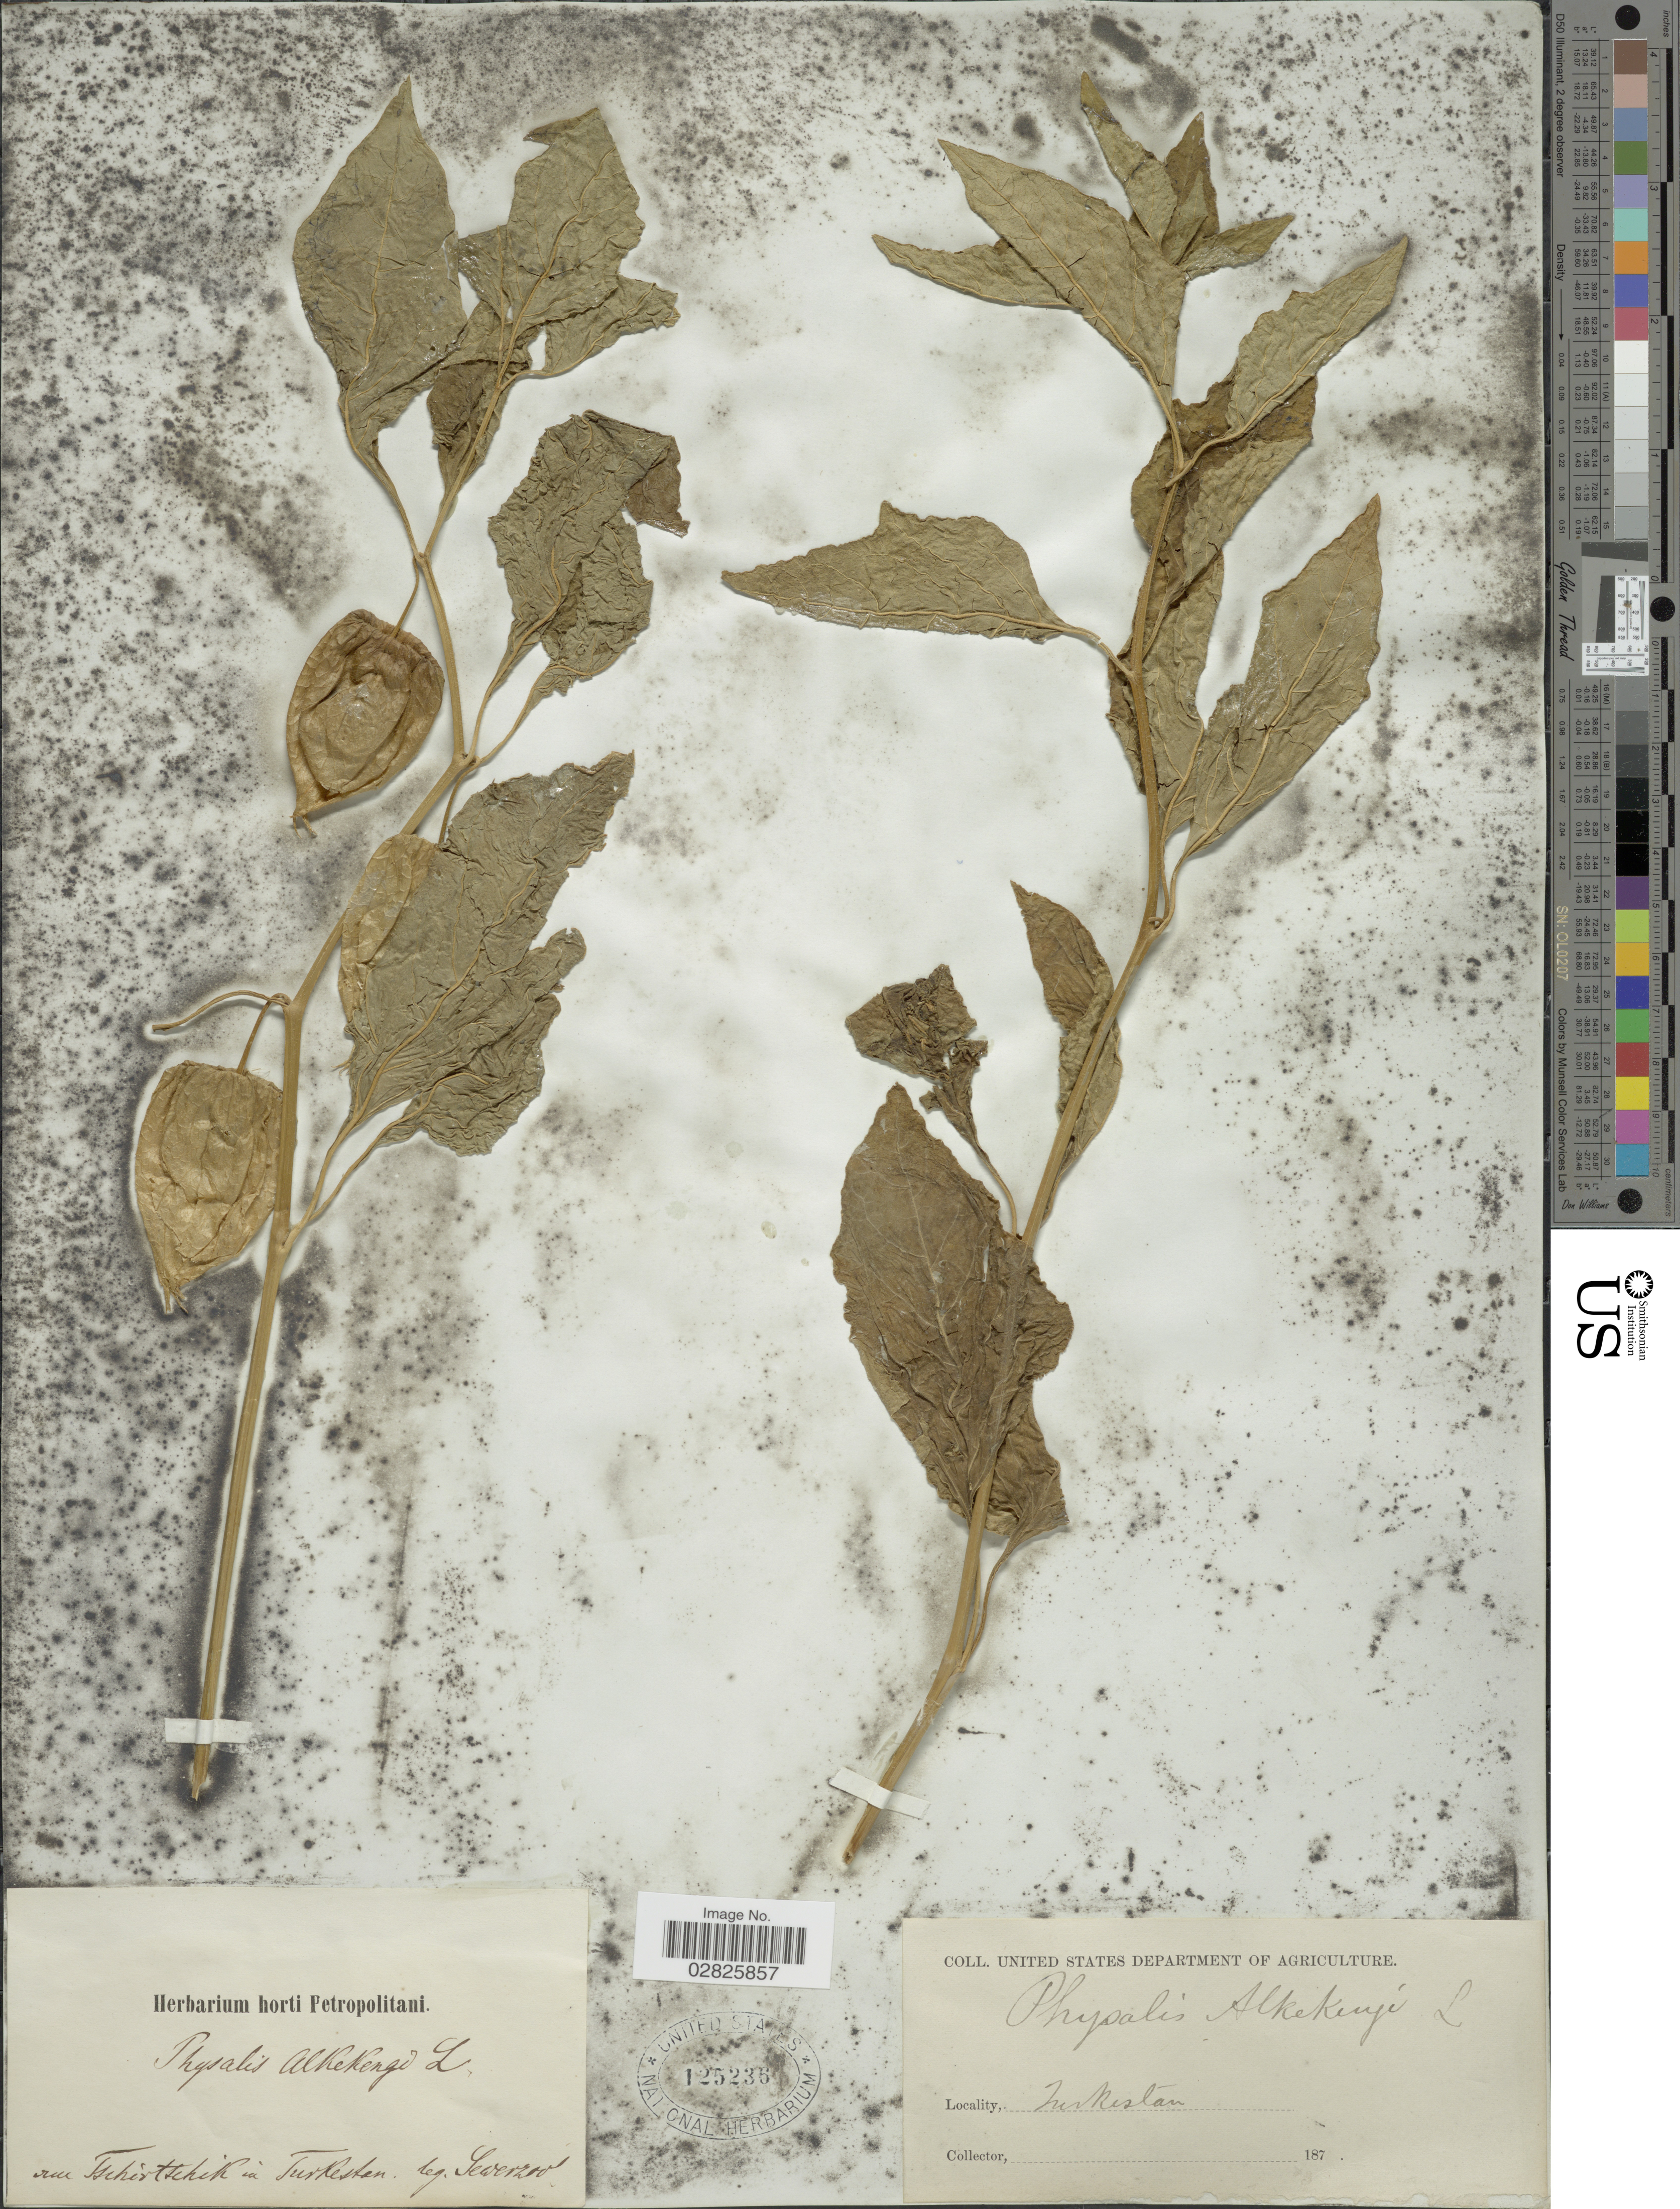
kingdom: Plantae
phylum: Tracheophyta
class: Magnoliopsida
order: Solanales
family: Solanaceae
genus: Physalis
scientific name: Physalis alkekengi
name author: L.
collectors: Sewerzov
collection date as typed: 187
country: Uzbekistan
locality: Rue Tschirtschik in Turkestan.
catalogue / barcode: US 125236